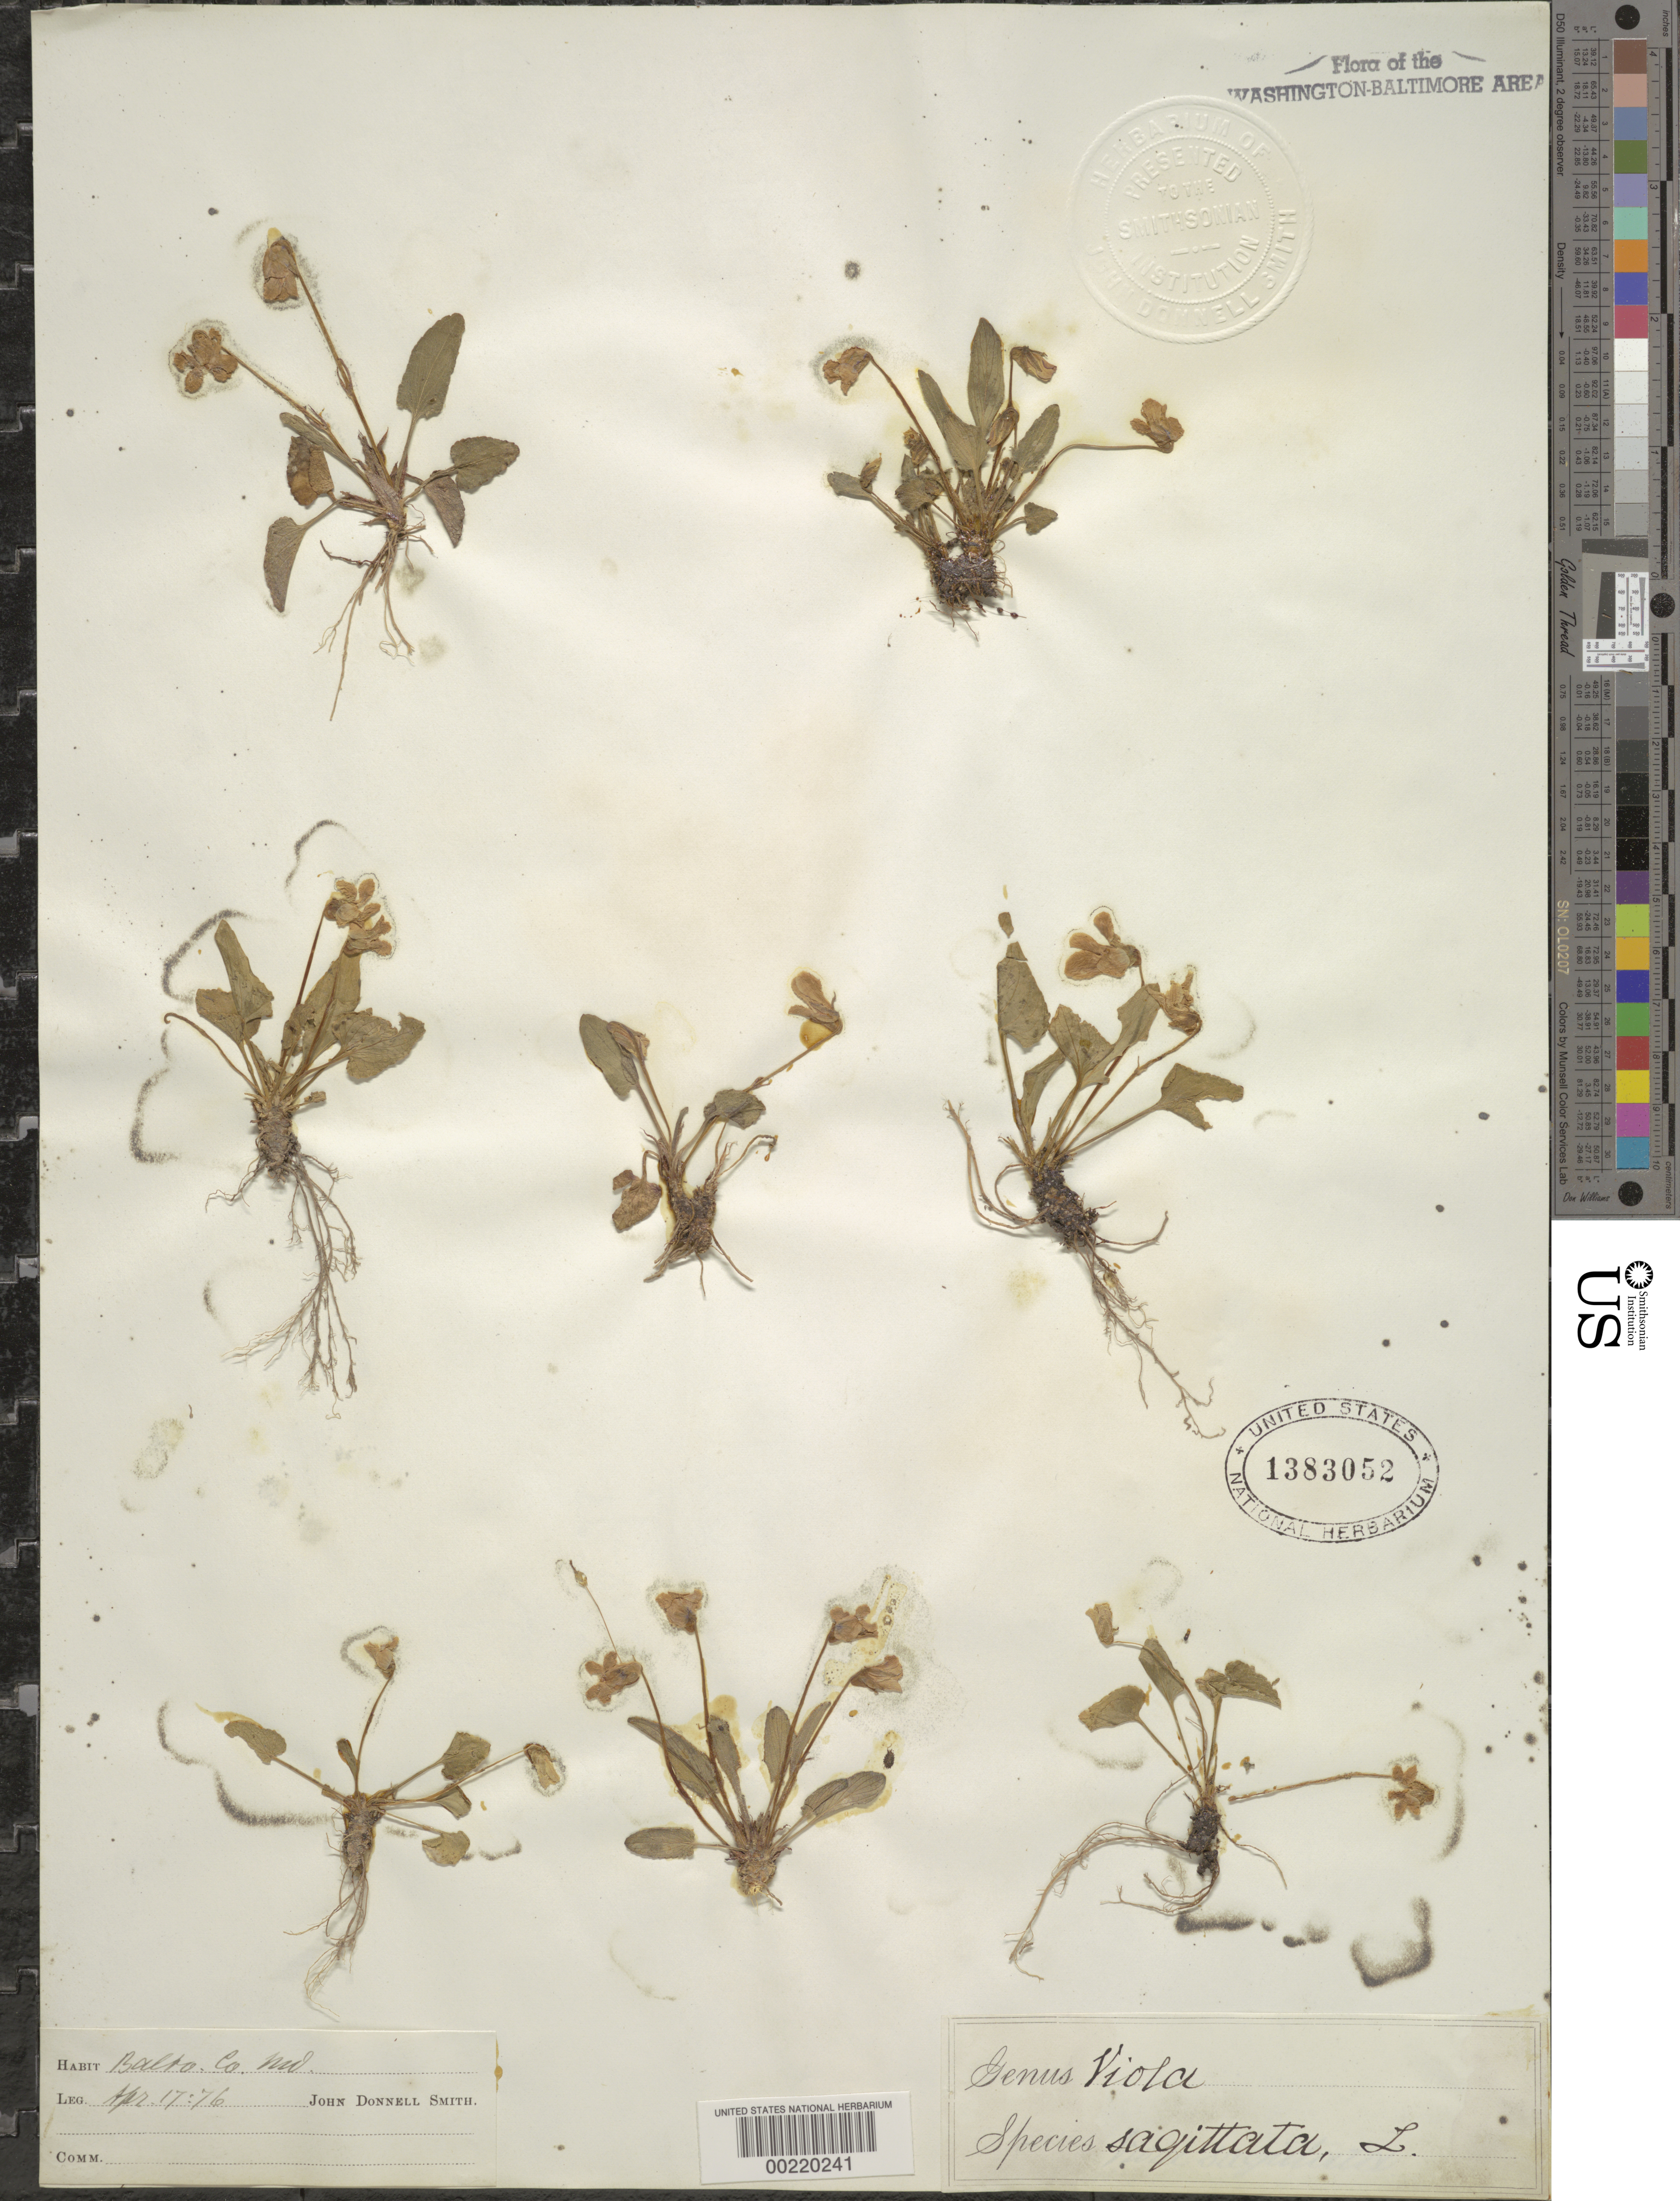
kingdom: Plantae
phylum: Tracheophyta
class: Magnoliopsida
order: Malpighiales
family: Violaceae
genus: Viola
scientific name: Viola sagittata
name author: Aiton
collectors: J. Donnell Smith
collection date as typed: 17 Apr 1876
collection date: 1876-04-17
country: United States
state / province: Maryland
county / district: Baltimore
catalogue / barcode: US 1383052